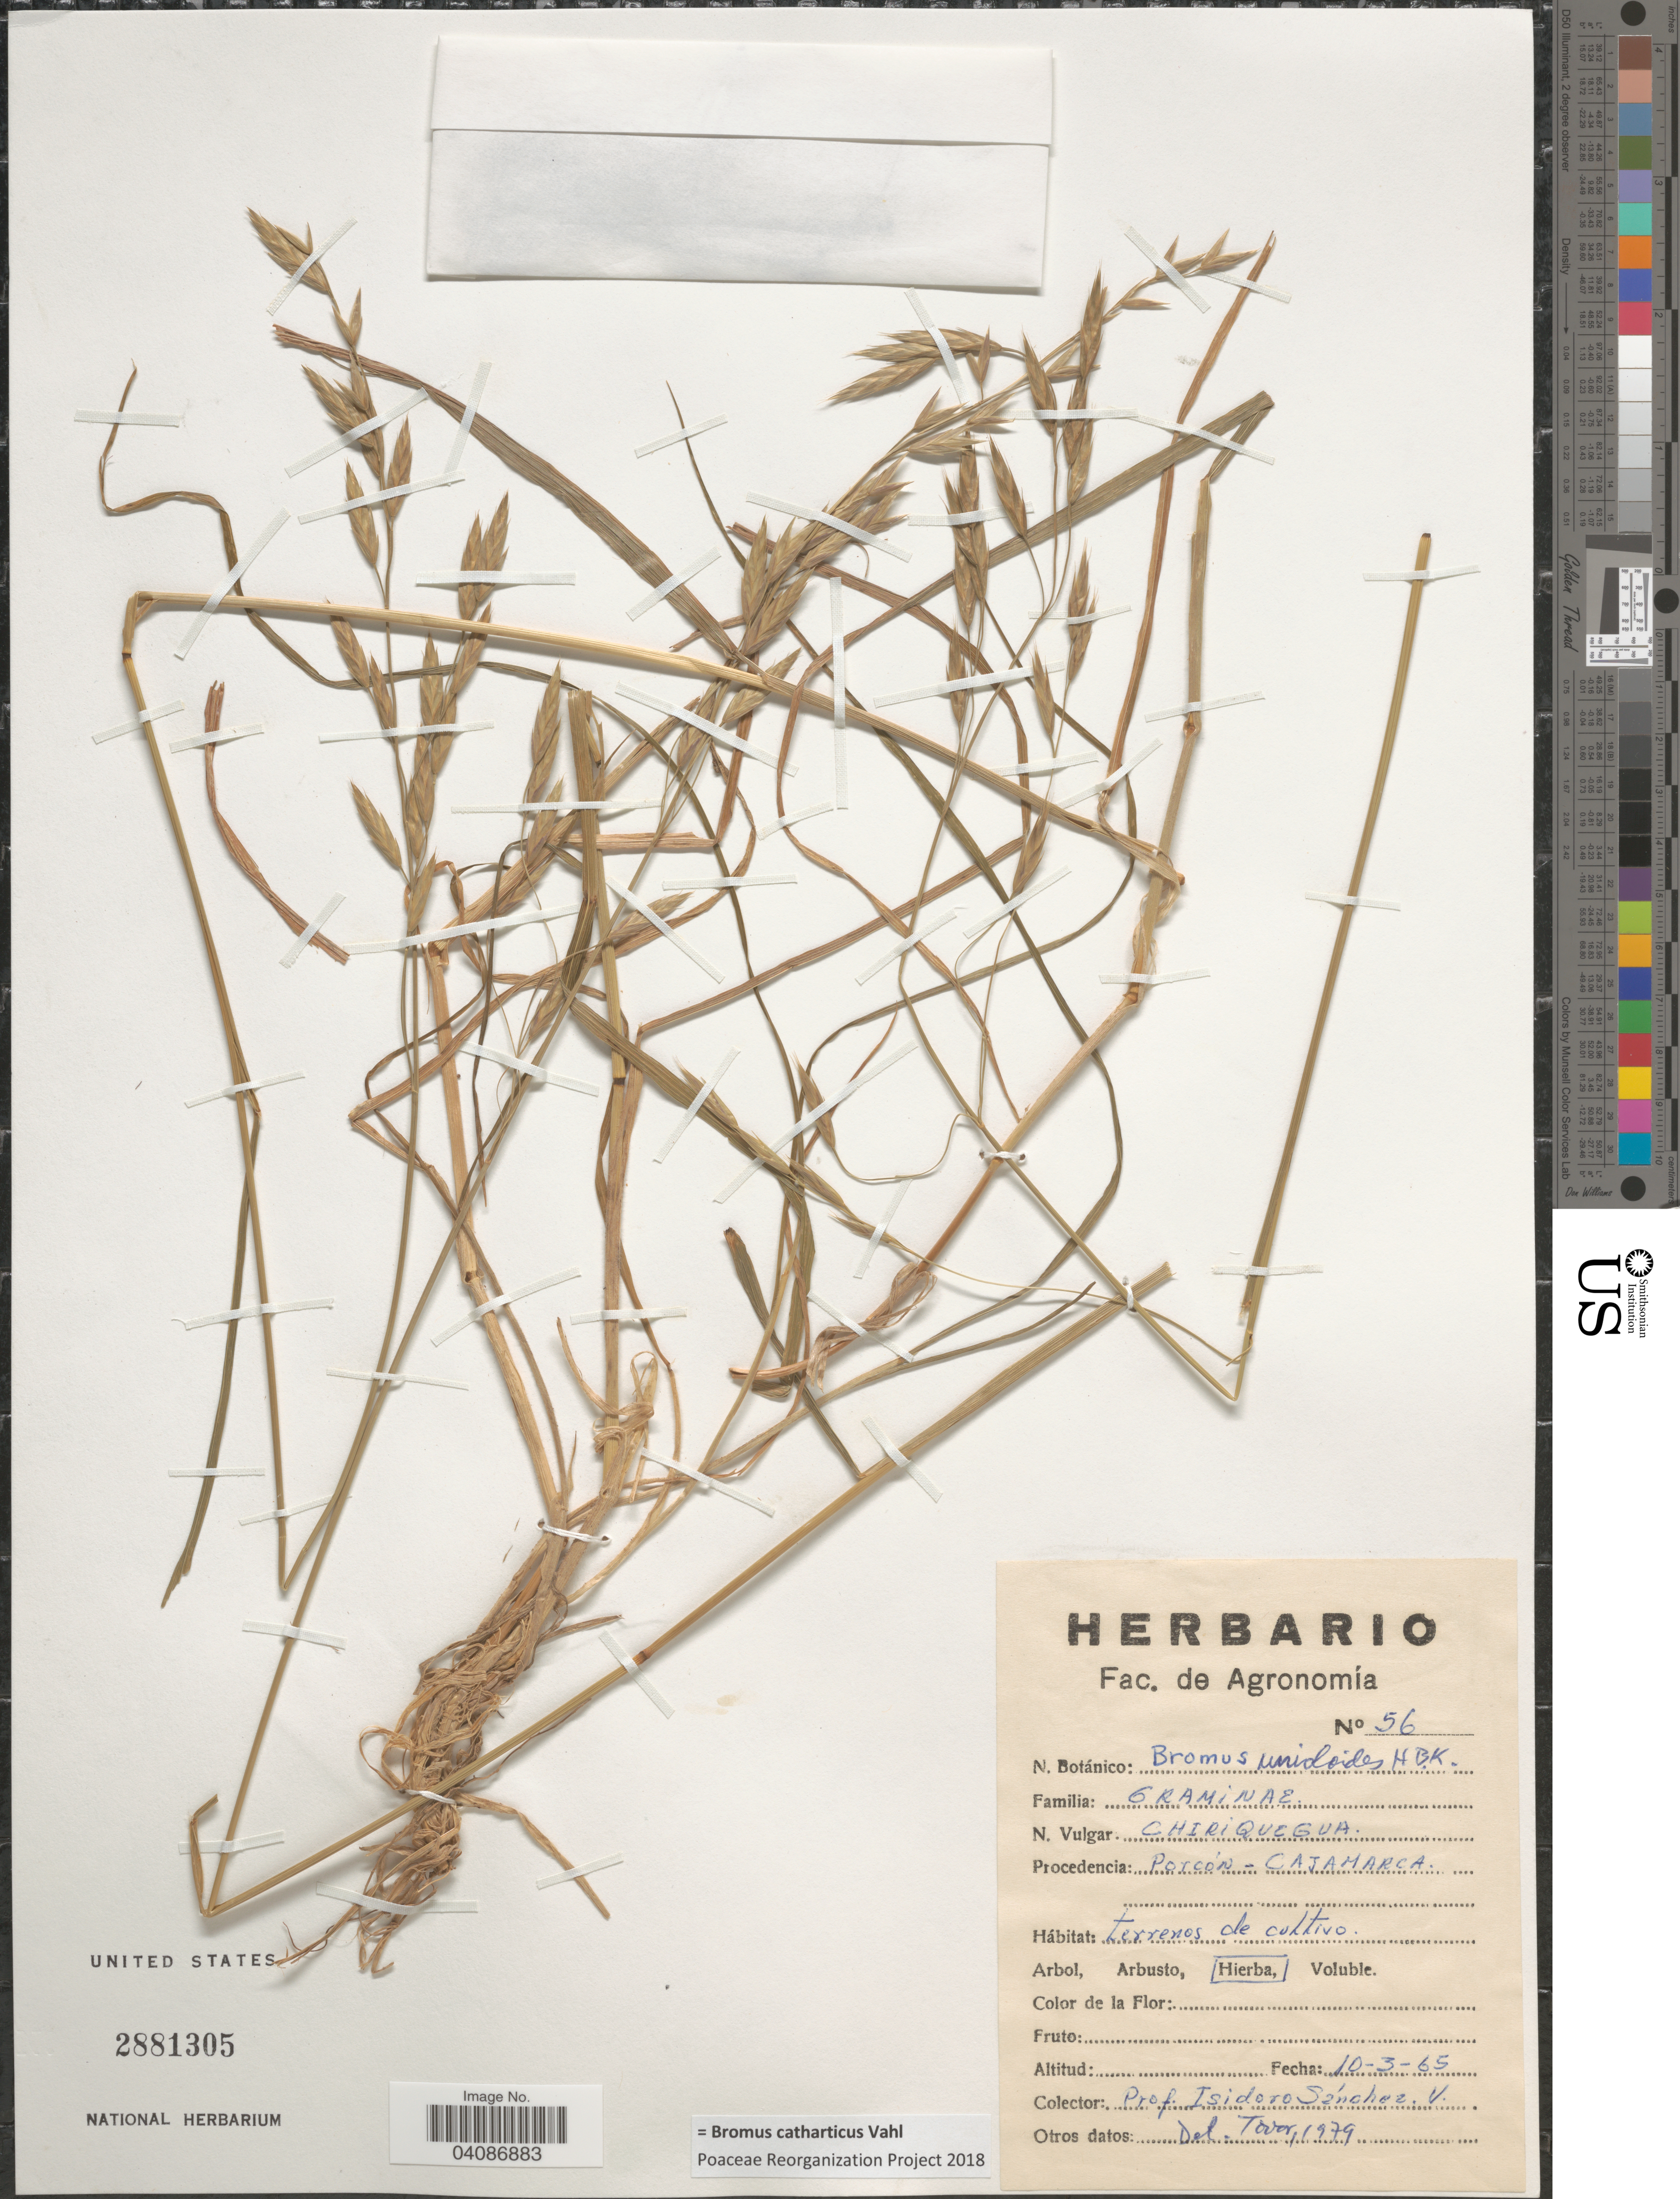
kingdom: Plantae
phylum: Tracheophyta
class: Liliopsida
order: Poales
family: Poaceae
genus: Bromus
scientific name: Bromus catharticus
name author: Vahl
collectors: I. M. Sánchez Vega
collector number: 56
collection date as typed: Transcribed d/m/y: 10/3/65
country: Peru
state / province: Cajamarca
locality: Procon.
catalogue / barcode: US 2881305